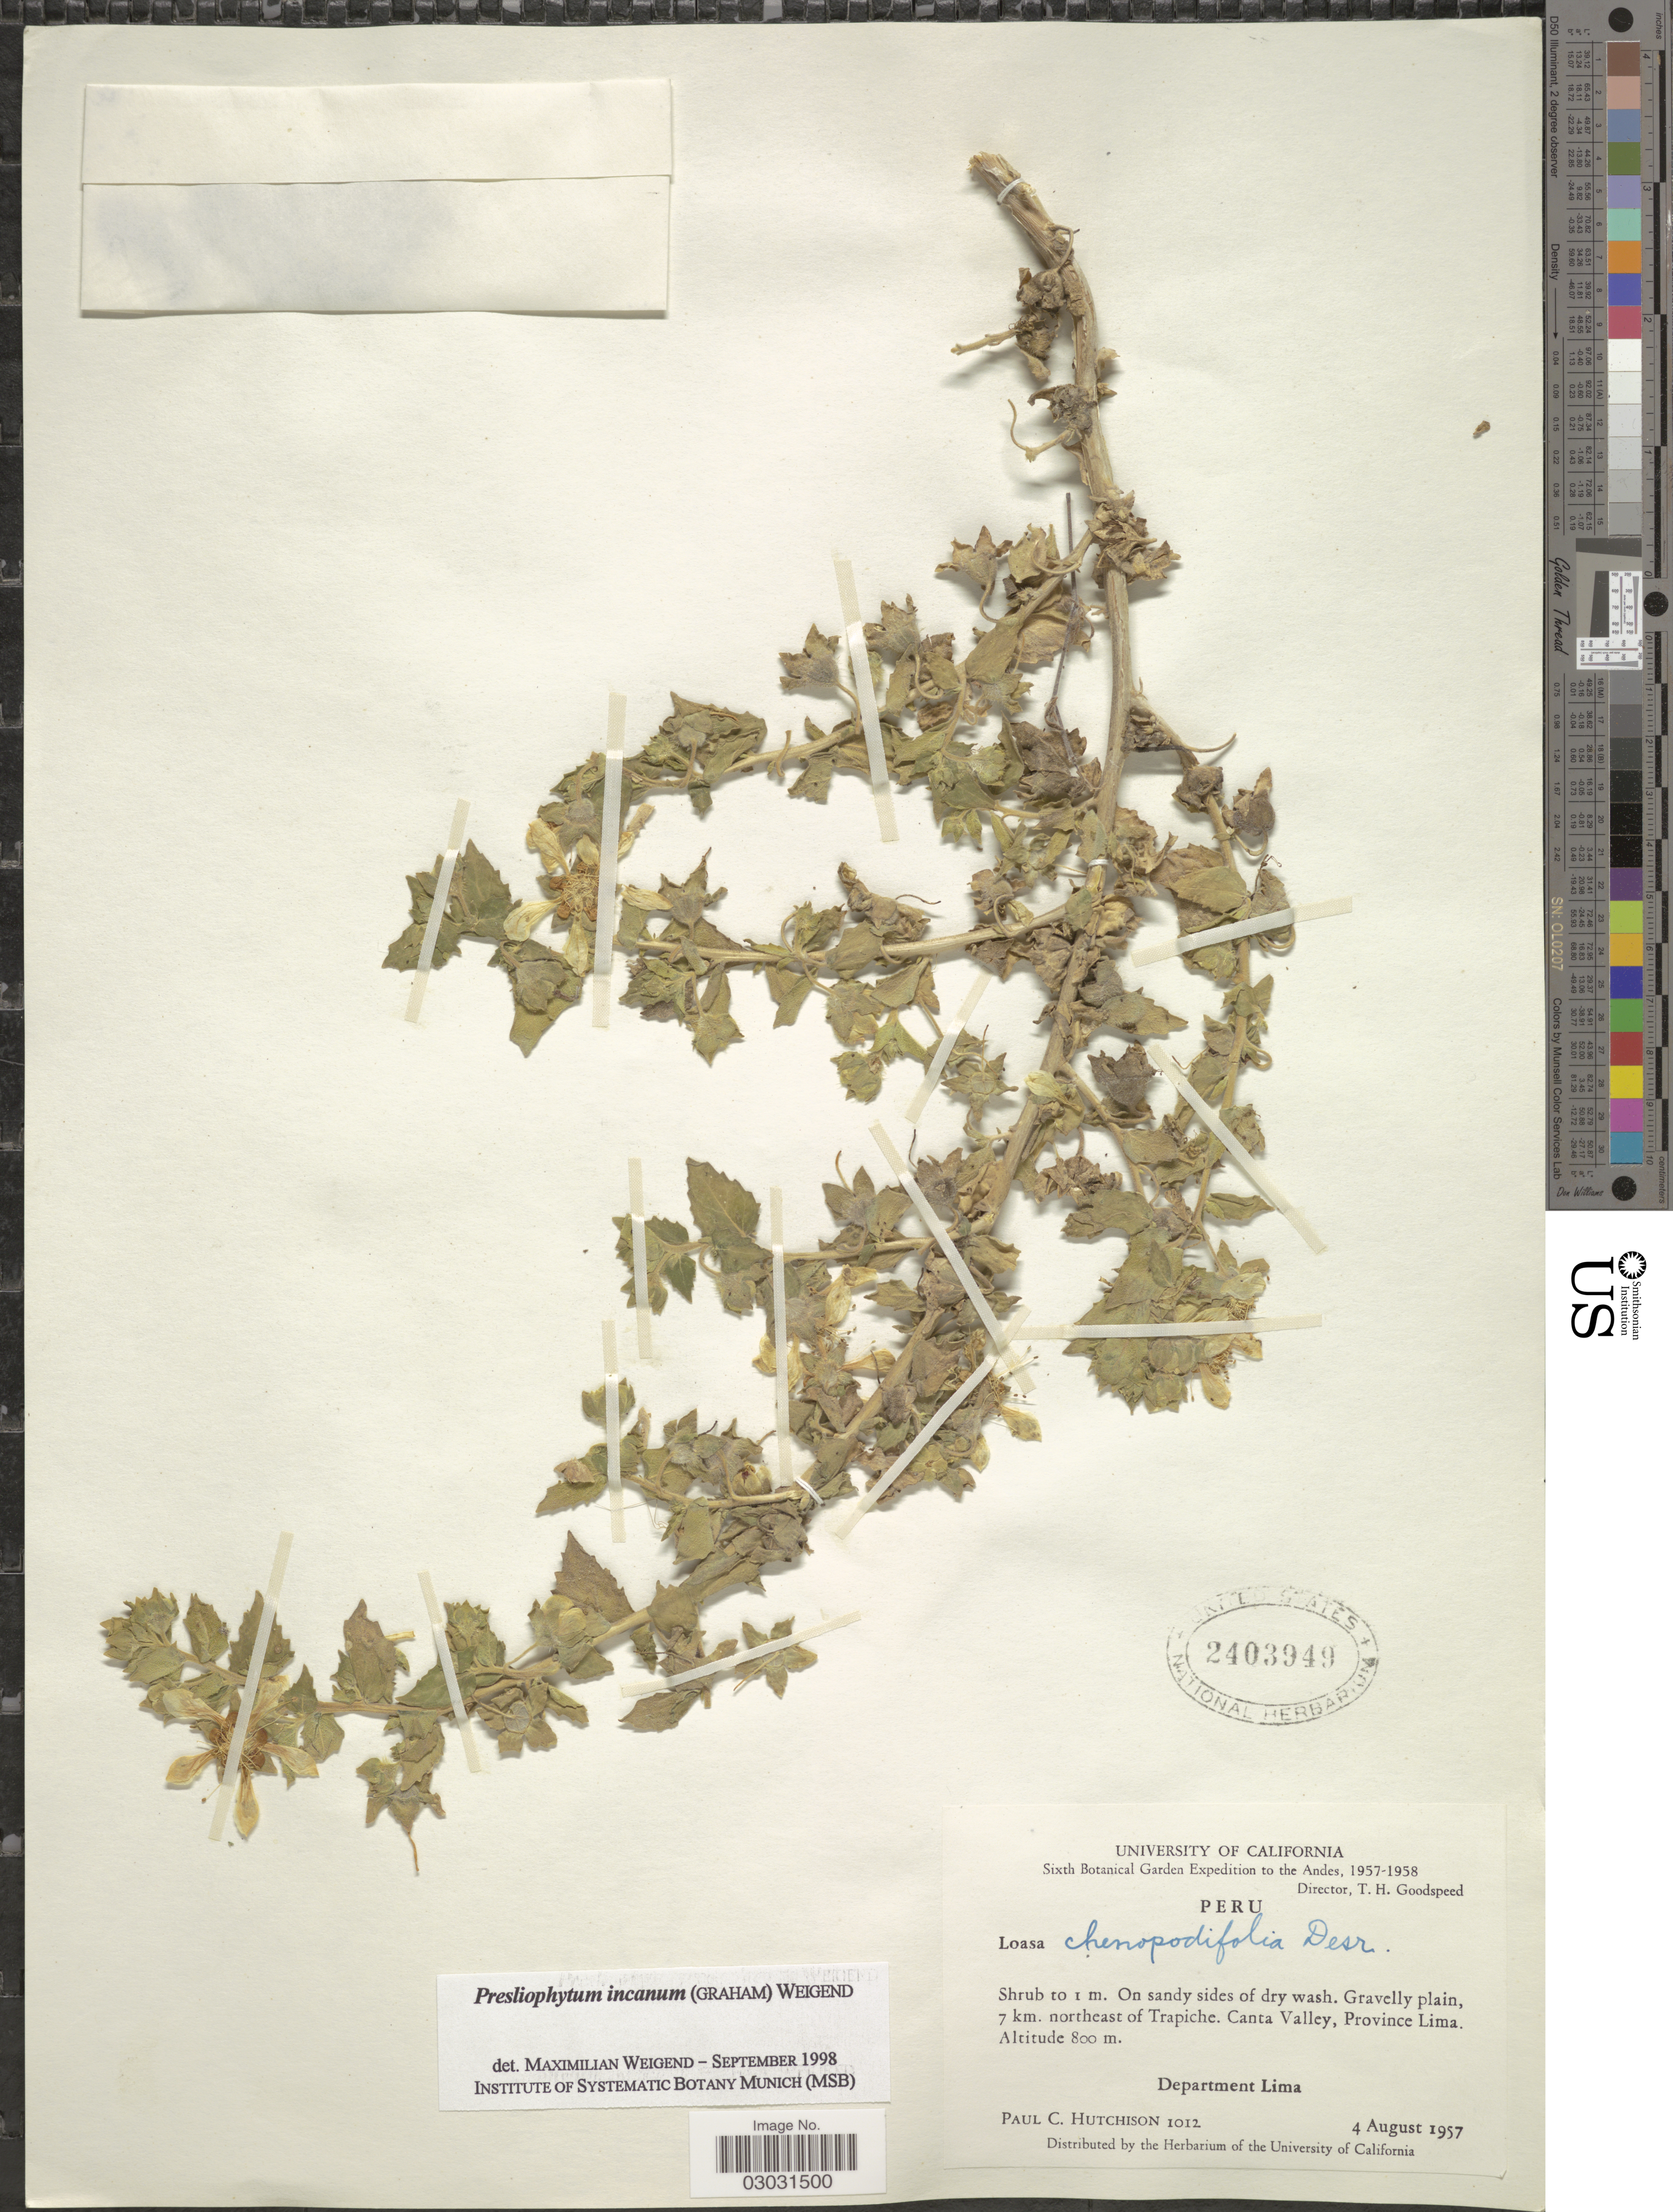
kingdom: Plantae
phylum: Tracheophyta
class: Magnoliopsida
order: Cornales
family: Loasaceae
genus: Presliophytum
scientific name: Presliophytum incanum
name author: (Graham) Weigand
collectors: P. C. Hutchison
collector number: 1012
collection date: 1957-08-04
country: Peru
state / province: Lima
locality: Andes. 7 km. northeast of Trapiche. Canta Valley. Department Lima.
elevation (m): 800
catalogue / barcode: US 2403949